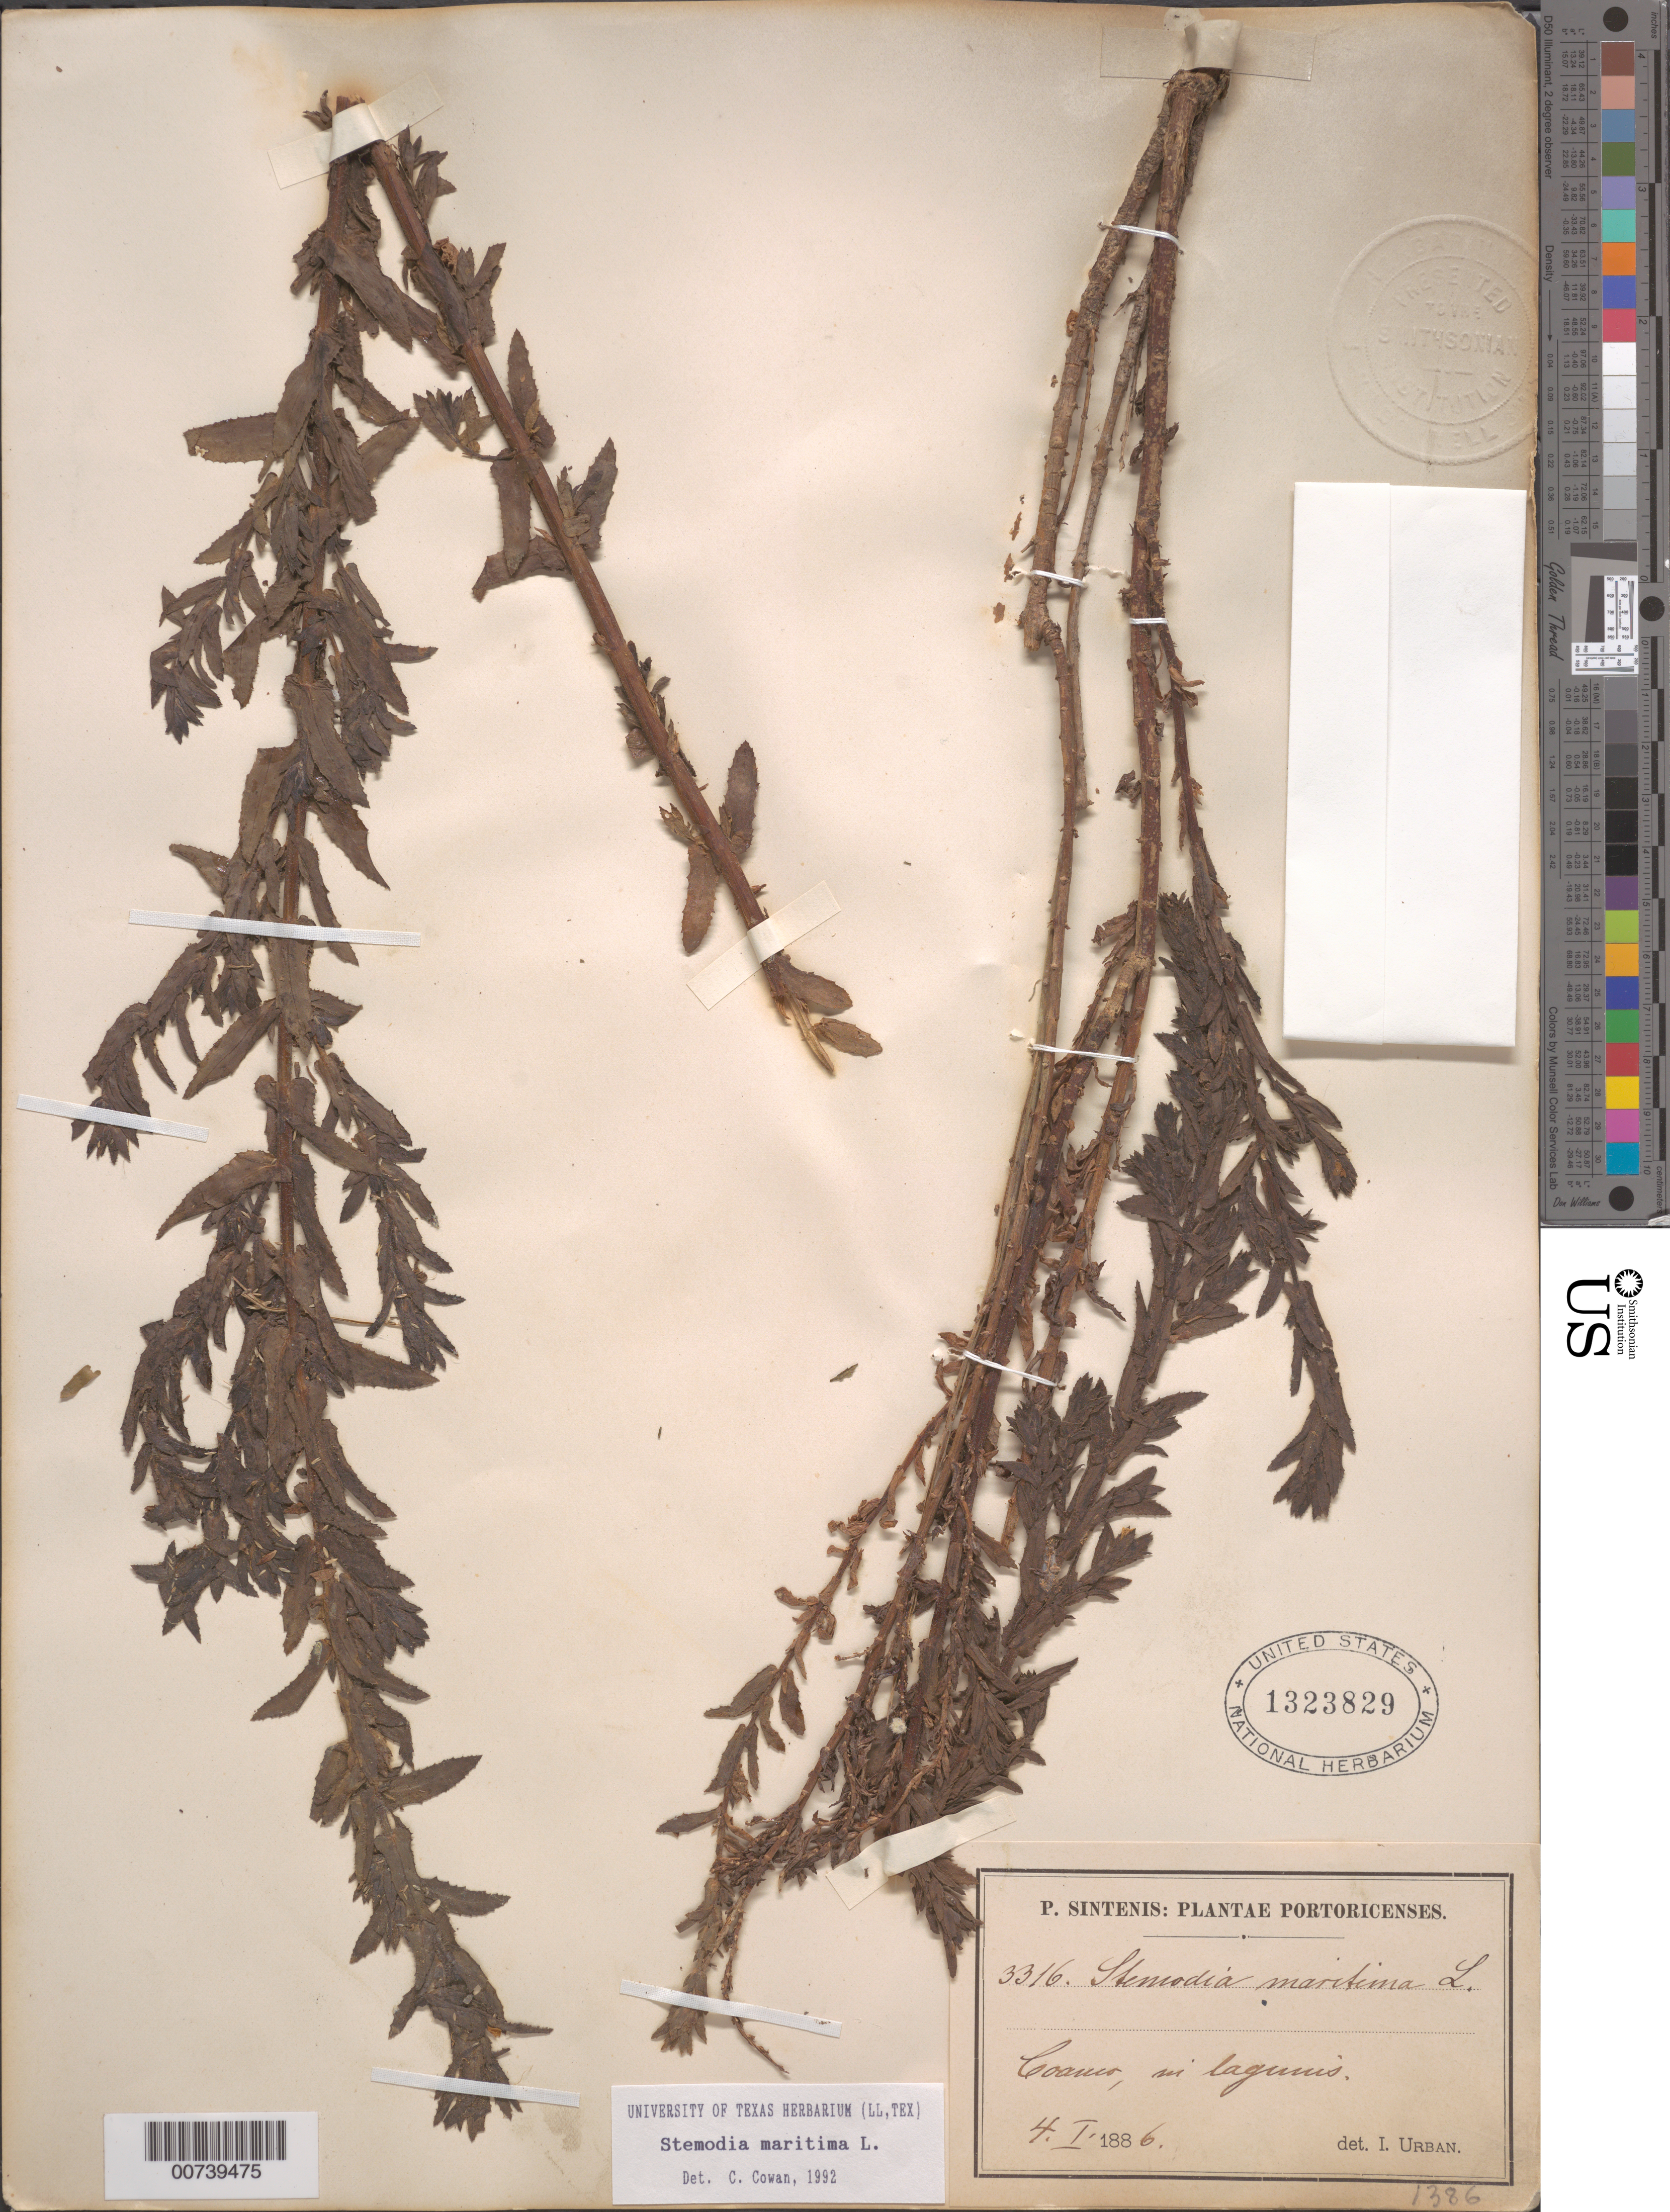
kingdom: Plantae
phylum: Tracheophyta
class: Magnoliopsida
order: Lamiales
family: Plantaginaceae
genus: Stemodia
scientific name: Stemodia maritima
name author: L.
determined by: Cowan, C.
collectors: P. Sintenis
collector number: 3316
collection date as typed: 04 Jan 1886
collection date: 1886-01-04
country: Puerto Rico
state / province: Coamo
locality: Coamo, in lagunis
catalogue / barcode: US 1323829